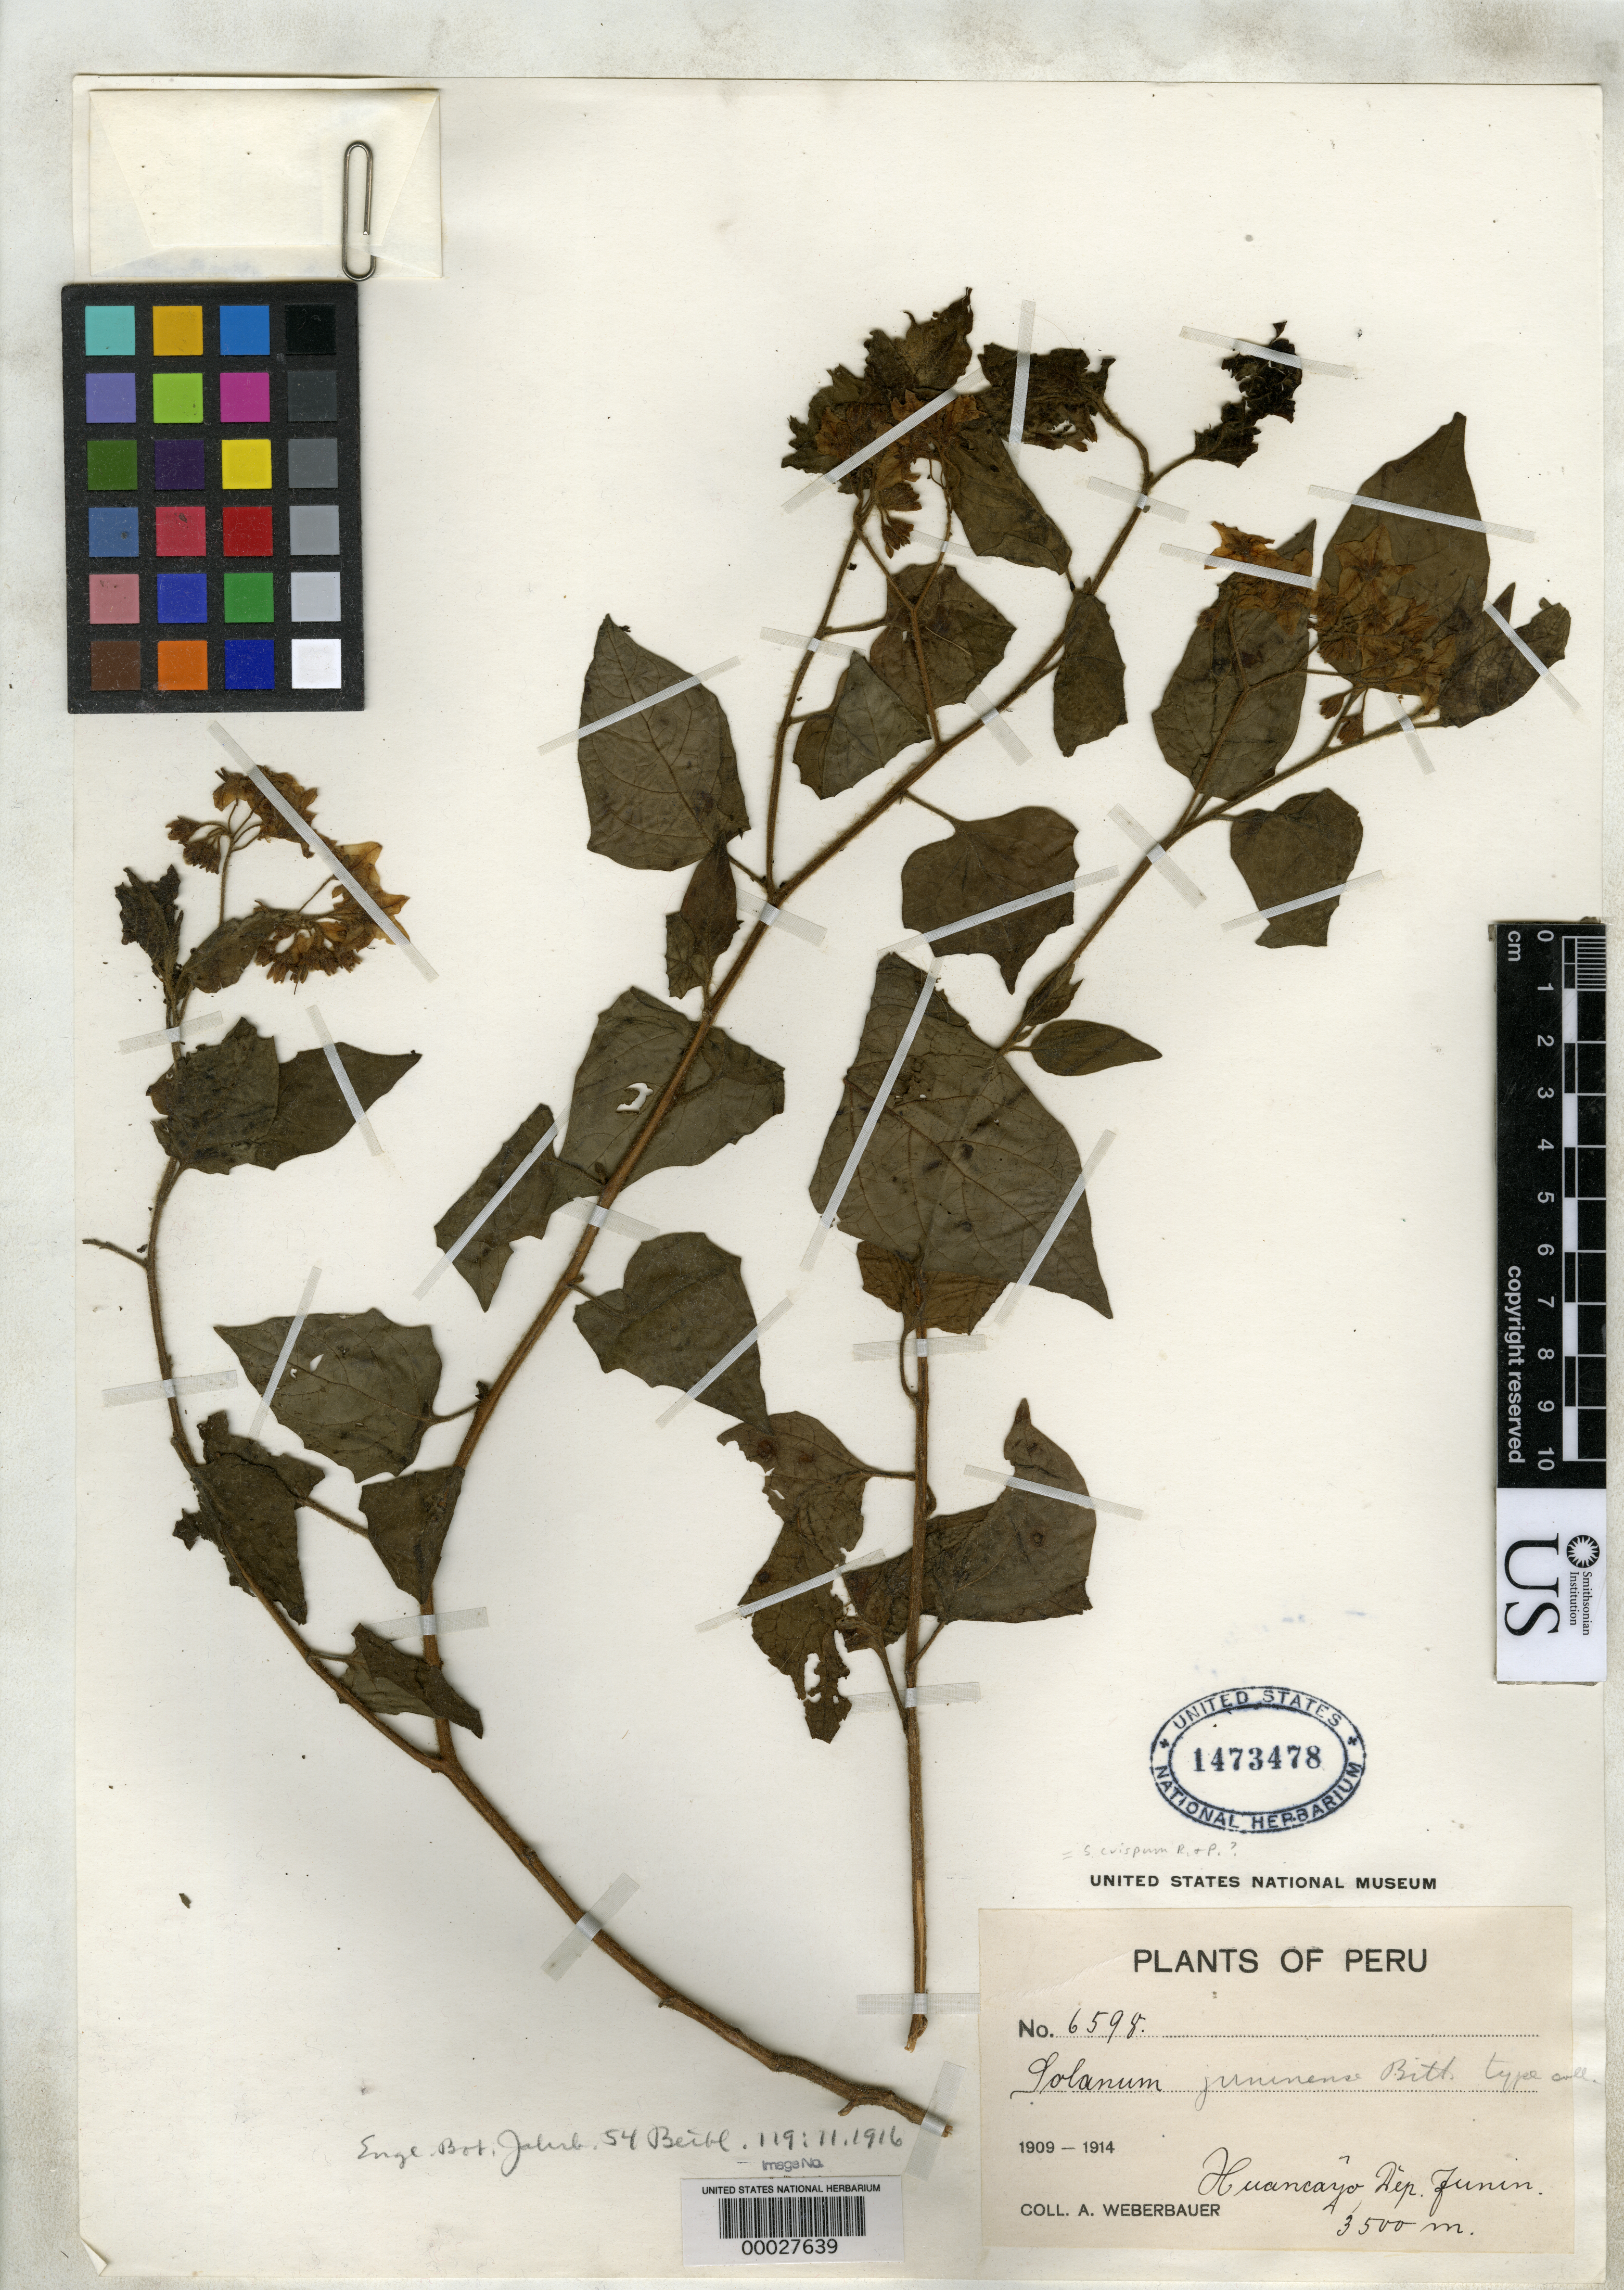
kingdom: Plantae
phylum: Tracheophyta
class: Magnoliopsida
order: Solanales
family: Solanaceae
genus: Solanum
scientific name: Solanum juninense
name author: Bitter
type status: Isotype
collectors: A. Weberbauer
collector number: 6598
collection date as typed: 1909 to -- --- 1914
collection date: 1909/1914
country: Peru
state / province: Junín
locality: Huancayo.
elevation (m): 3500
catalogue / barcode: US 1473478